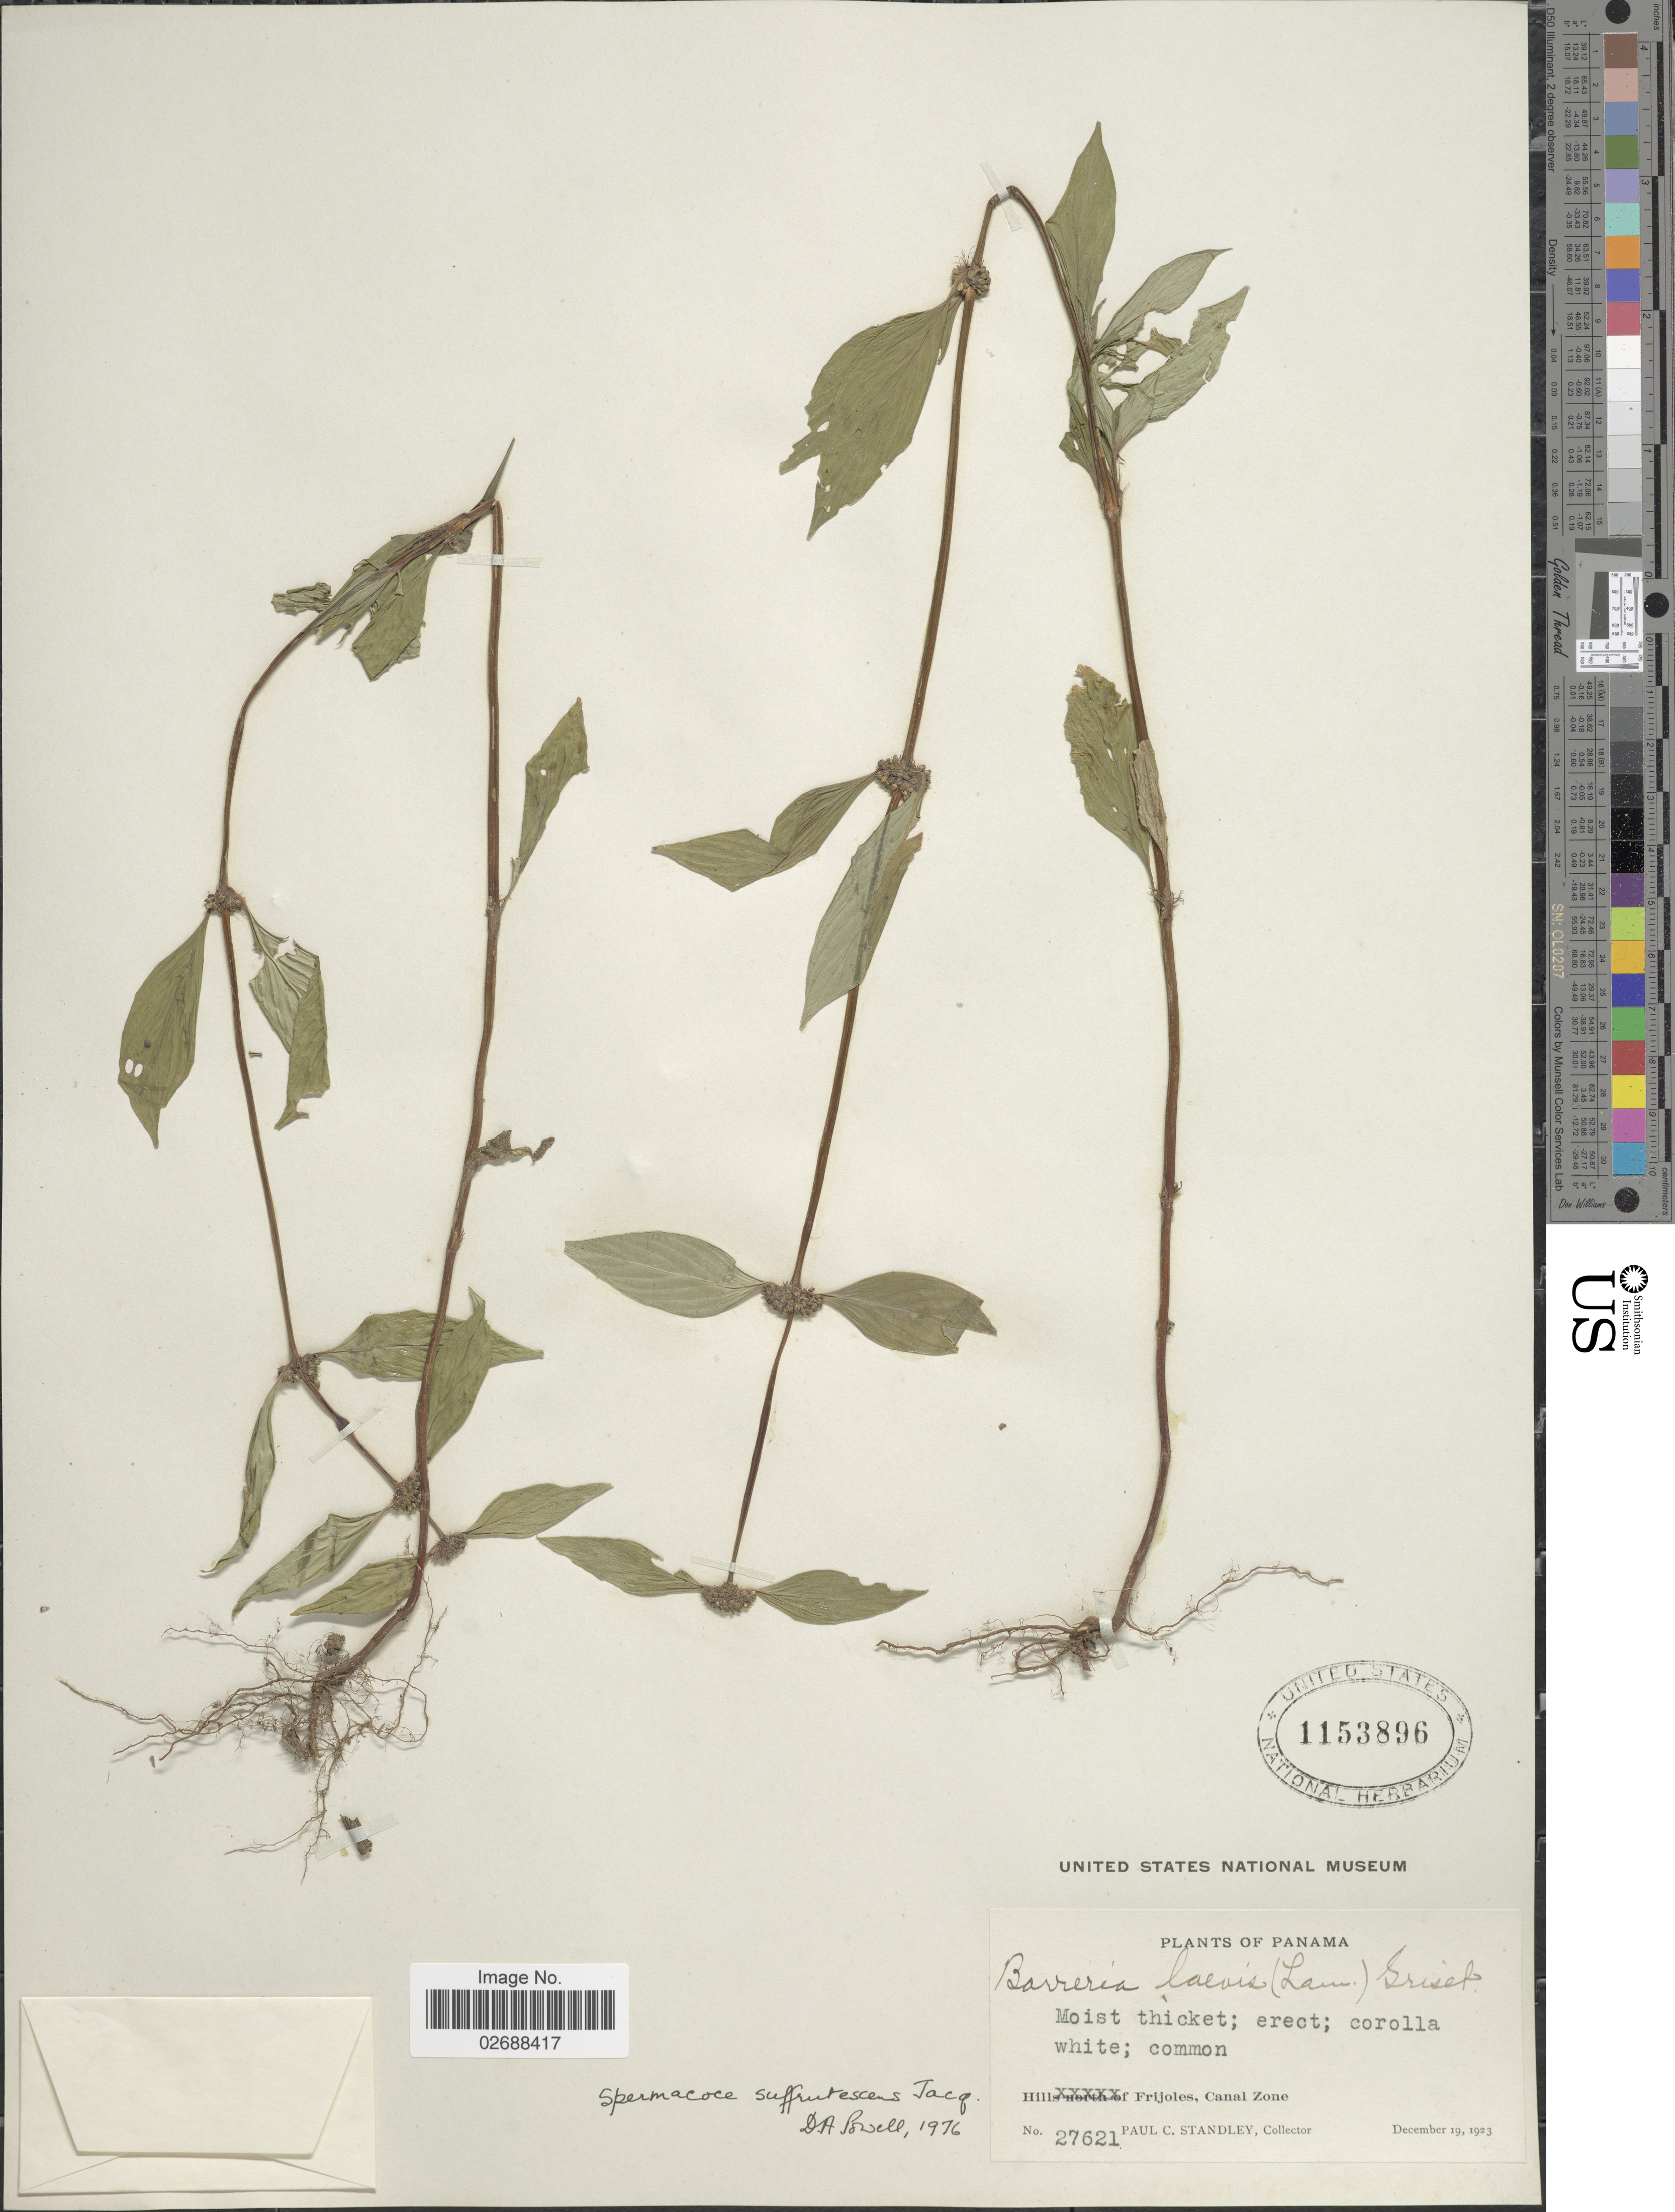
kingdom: Plantae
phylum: Tracheophyta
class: Magnoliopsida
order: Gentianales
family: Rubiaceae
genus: Borreria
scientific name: Borreria assurgens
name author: (Ruiz & Pav.) Griseb.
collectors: P. C. Standley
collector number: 27621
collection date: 1923-12-19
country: Panama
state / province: Colón / Panamá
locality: Hills Frijoles, Canal Zone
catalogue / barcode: US 1153896